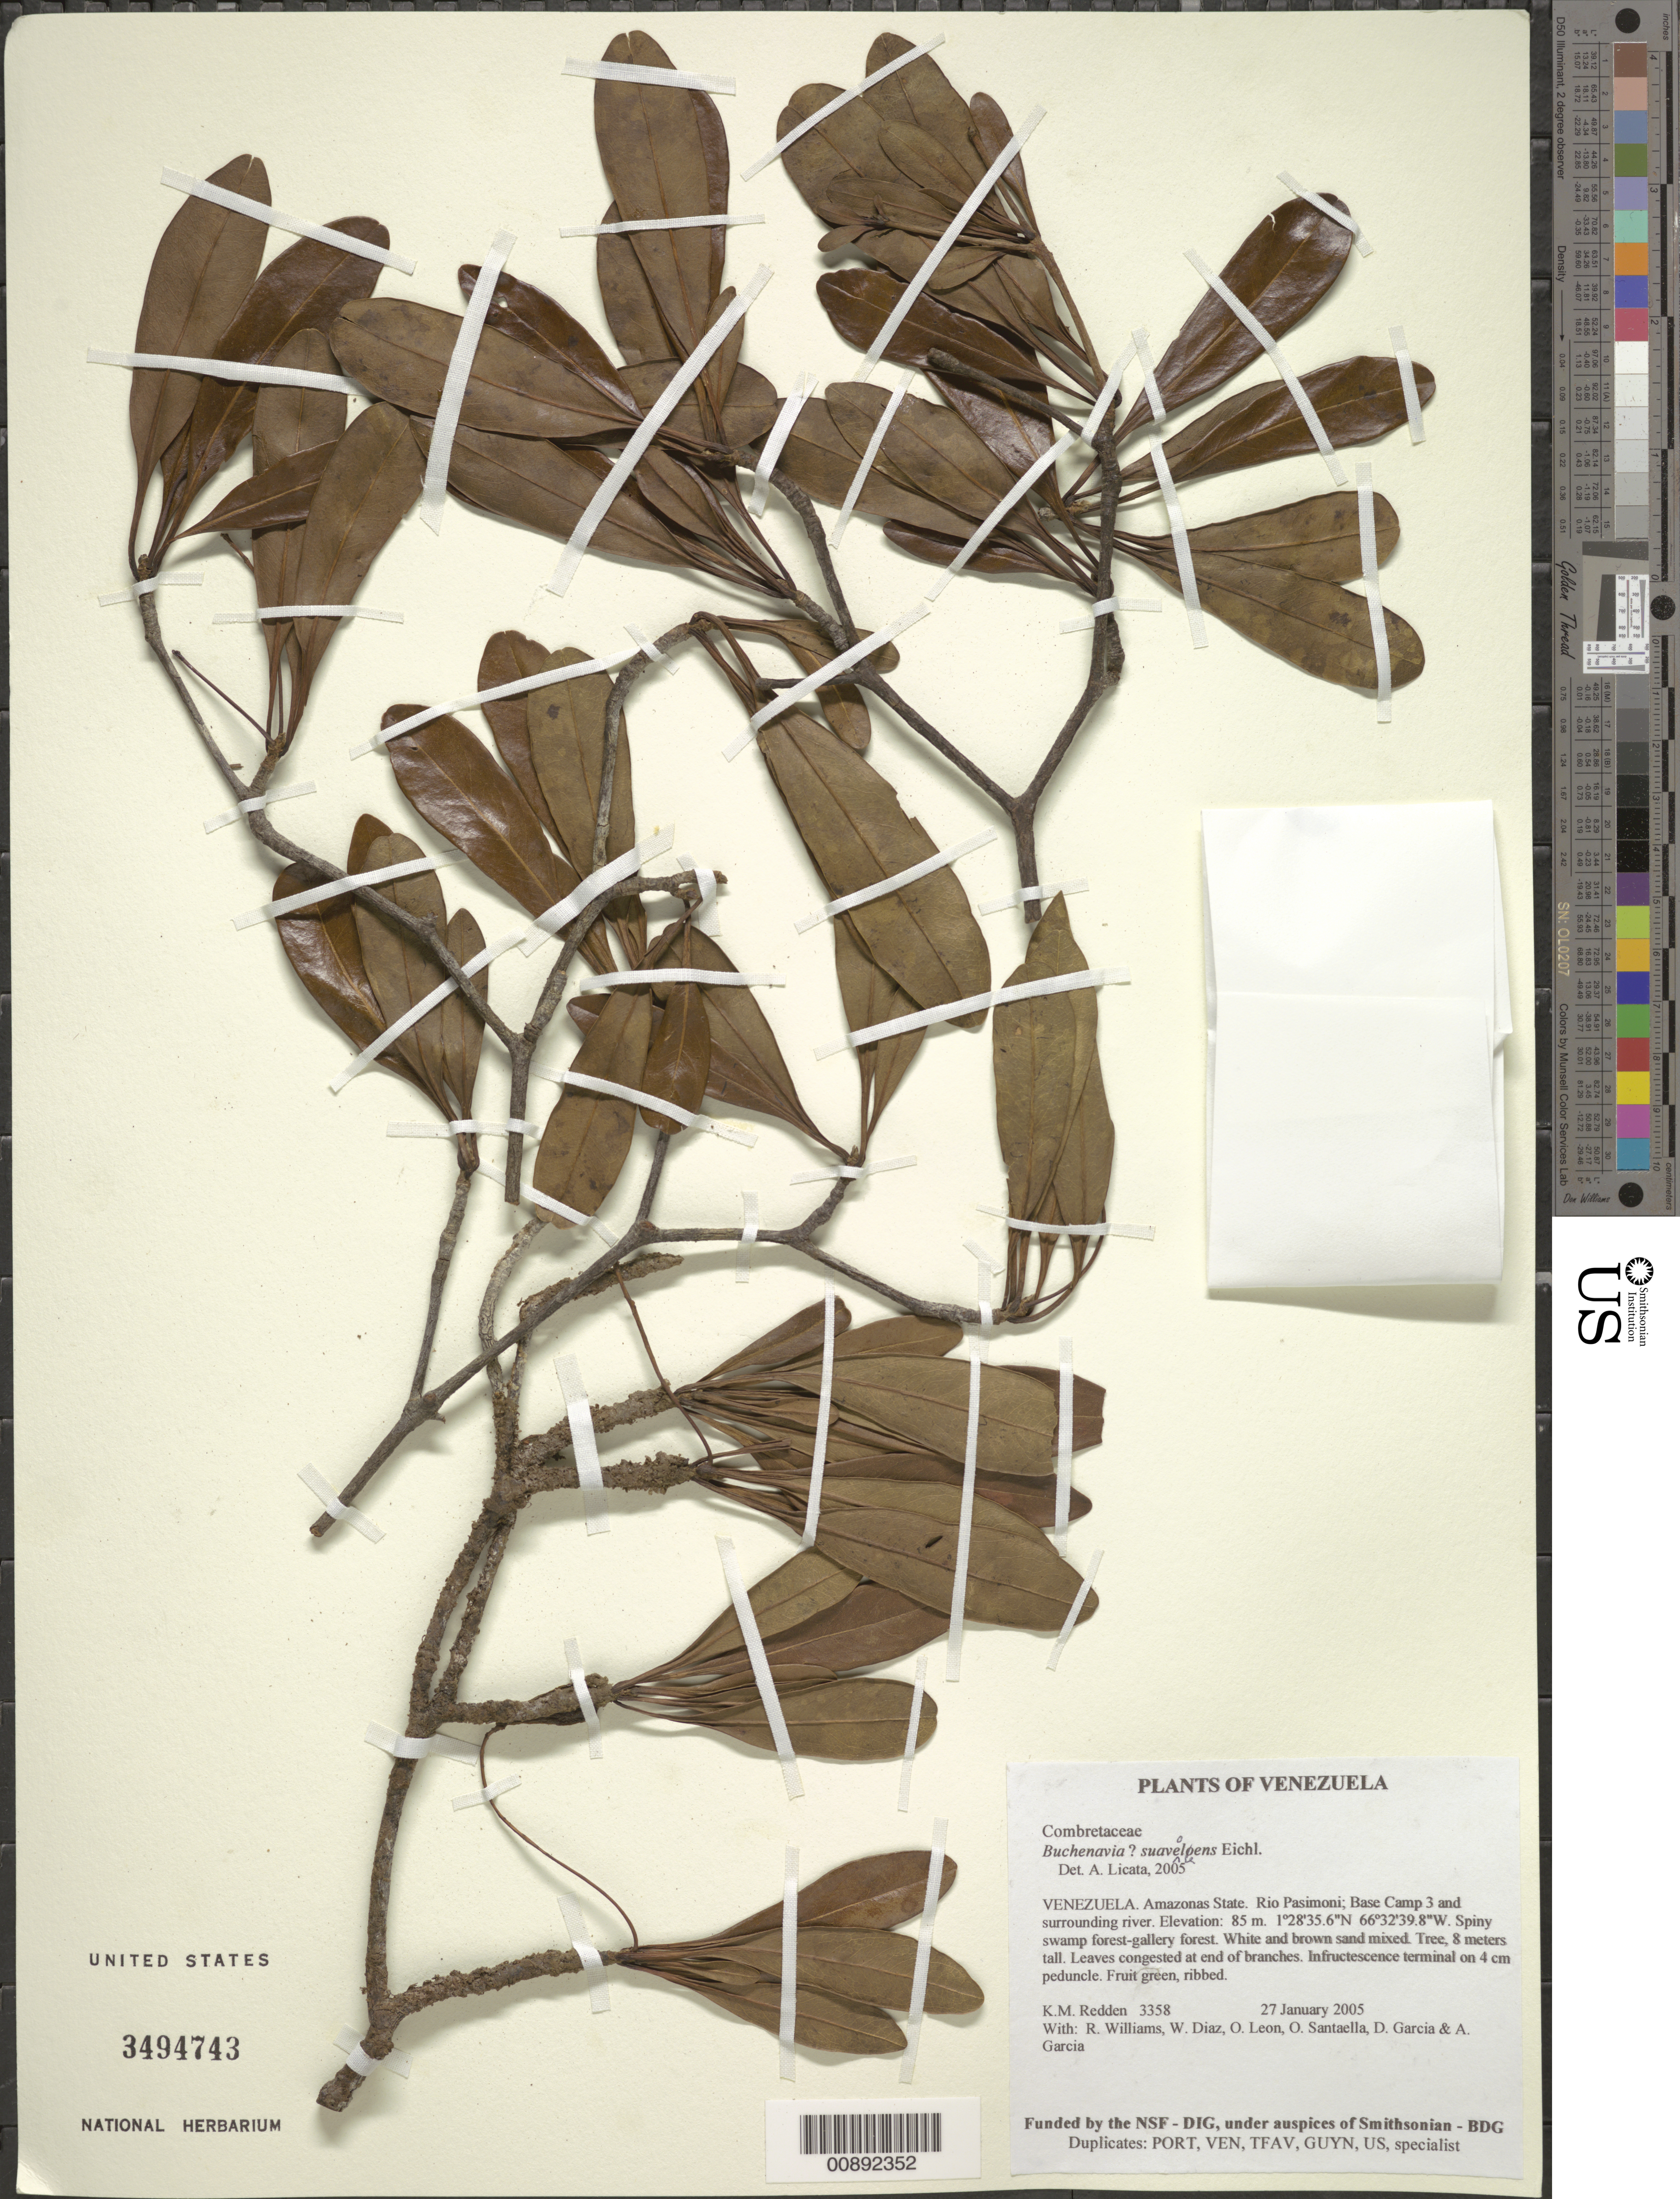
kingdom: Plantae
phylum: Tracheophyta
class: Magnoliopsida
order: Myrtales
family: Combretaceae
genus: Terminalia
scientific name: Terminalia suaveolens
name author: (Eichler) Gere & Boatwr.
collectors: K. M. Redden, R. Williams, W. Díaz P., O. León & et al.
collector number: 3358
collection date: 2005-01-27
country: Venezuela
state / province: Amazonas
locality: Rio Pasimoni; Base Camp 3 and surrounding river.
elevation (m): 85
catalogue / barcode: US 3494743